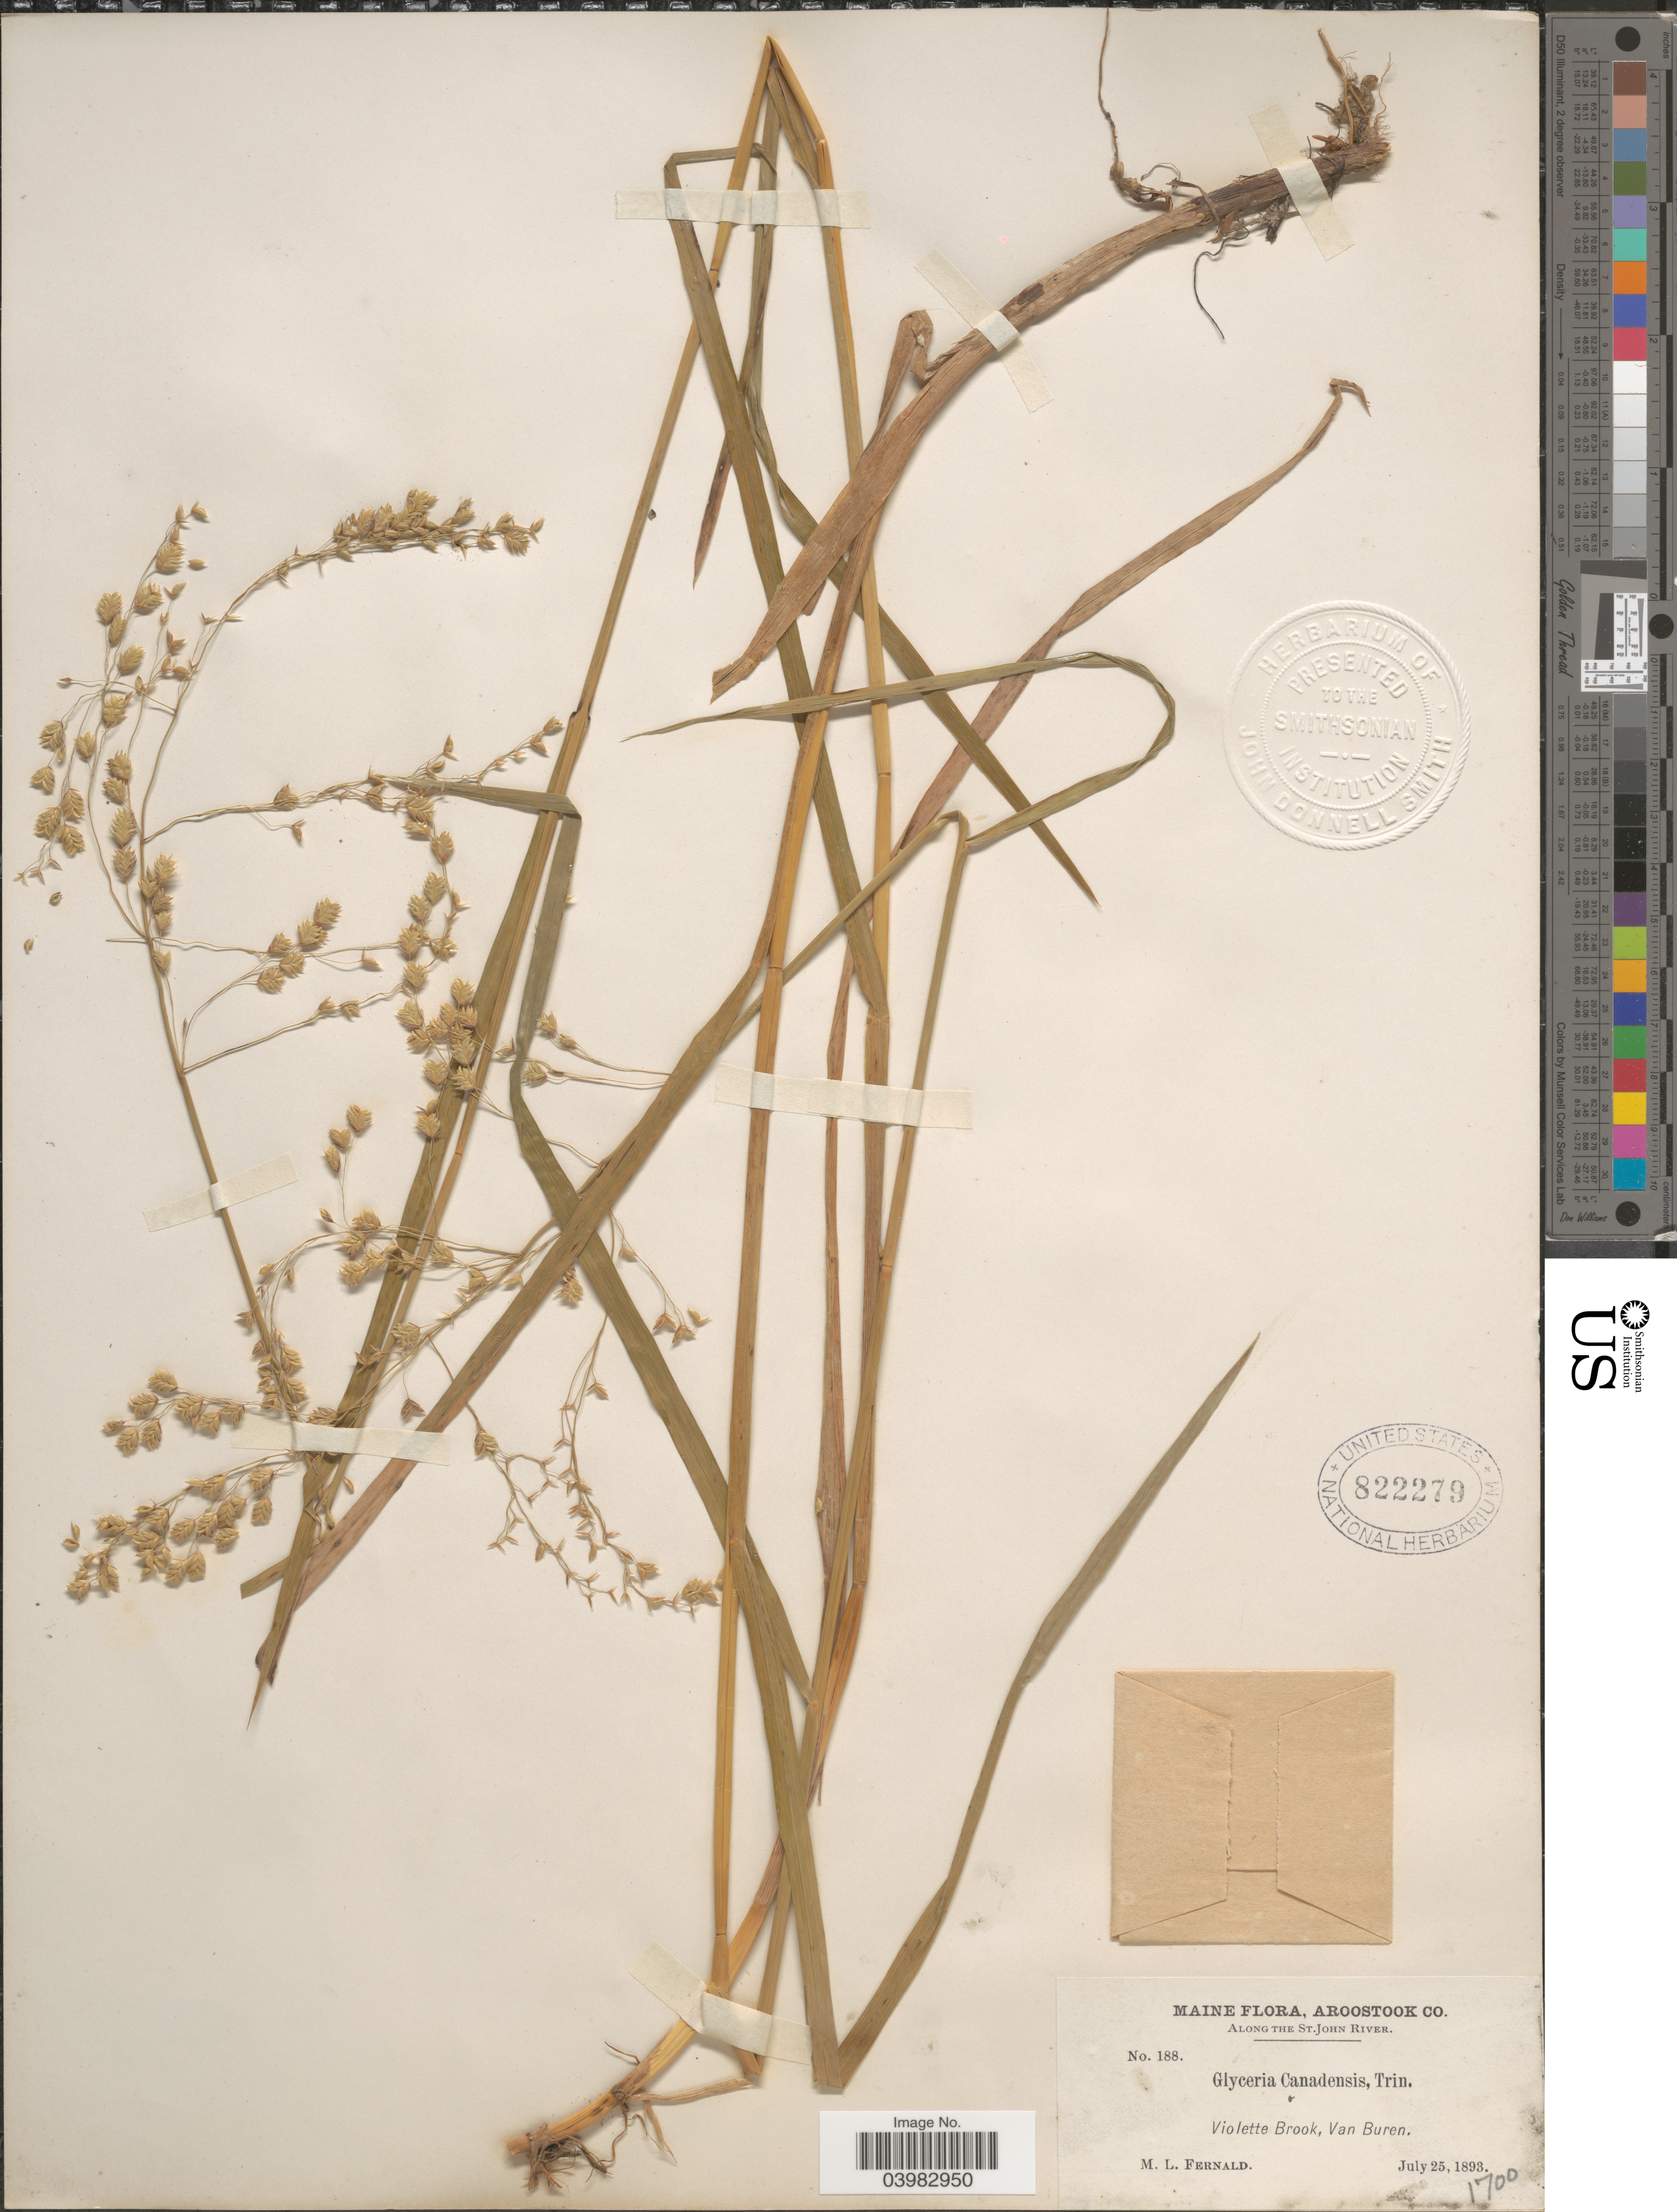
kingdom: Plantae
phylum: Tracheophyta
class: Liliopsida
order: Poales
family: Poaceae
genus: Glyceria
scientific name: Glyceria canadensis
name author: (Michx.) Trin.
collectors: M. L. Fernald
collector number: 188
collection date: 1893-07-25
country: United States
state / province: Maine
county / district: Aroostook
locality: Along the St.John River. Violette Brook, Van Buren.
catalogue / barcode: US 822279